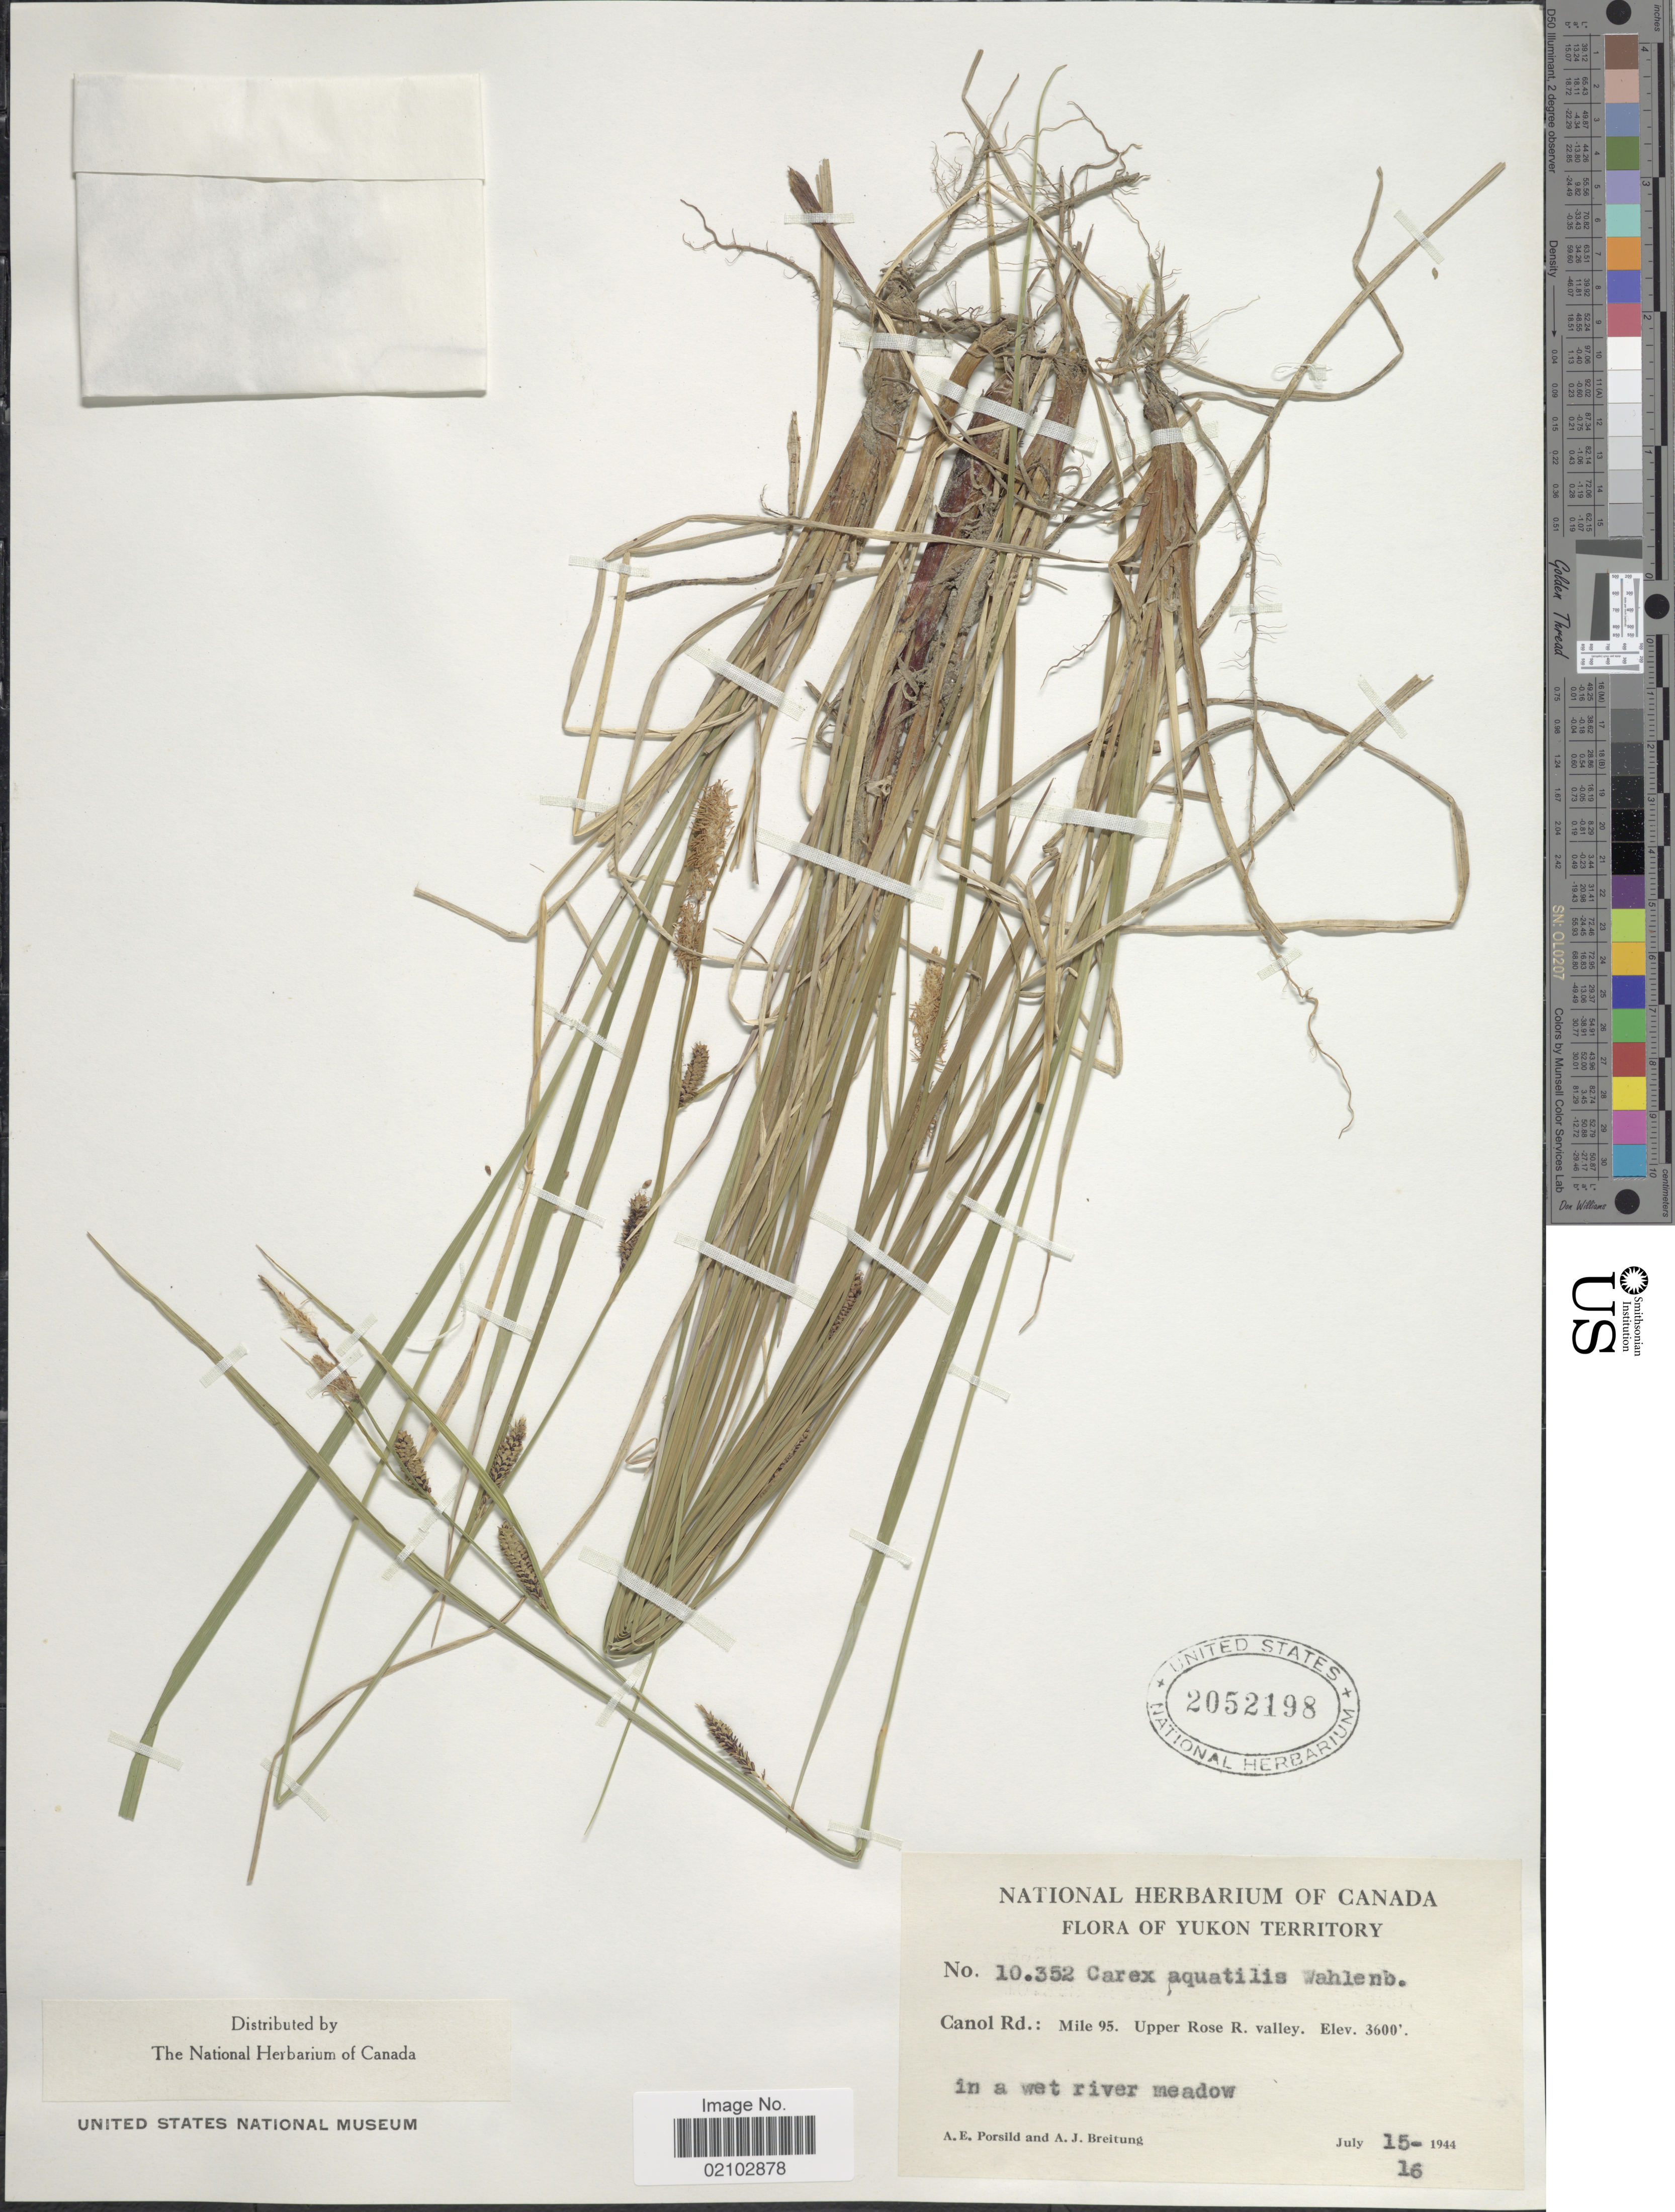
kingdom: Plantae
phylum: Tracheophyta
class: Liliopsida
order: Poales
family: Cyperaceae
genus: Carex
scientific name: Carex aquatilis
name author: Wahlenb.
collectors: A. E. Porsild & A. Breitung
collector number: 10352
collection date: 1944-07-15/1944-07-16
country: Canada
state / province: Yukon Territory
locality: Canol Rd.: Mile 95, Upper Rose R. valley, in a wet river meadow.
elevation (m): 1097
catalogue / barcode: US 2052198